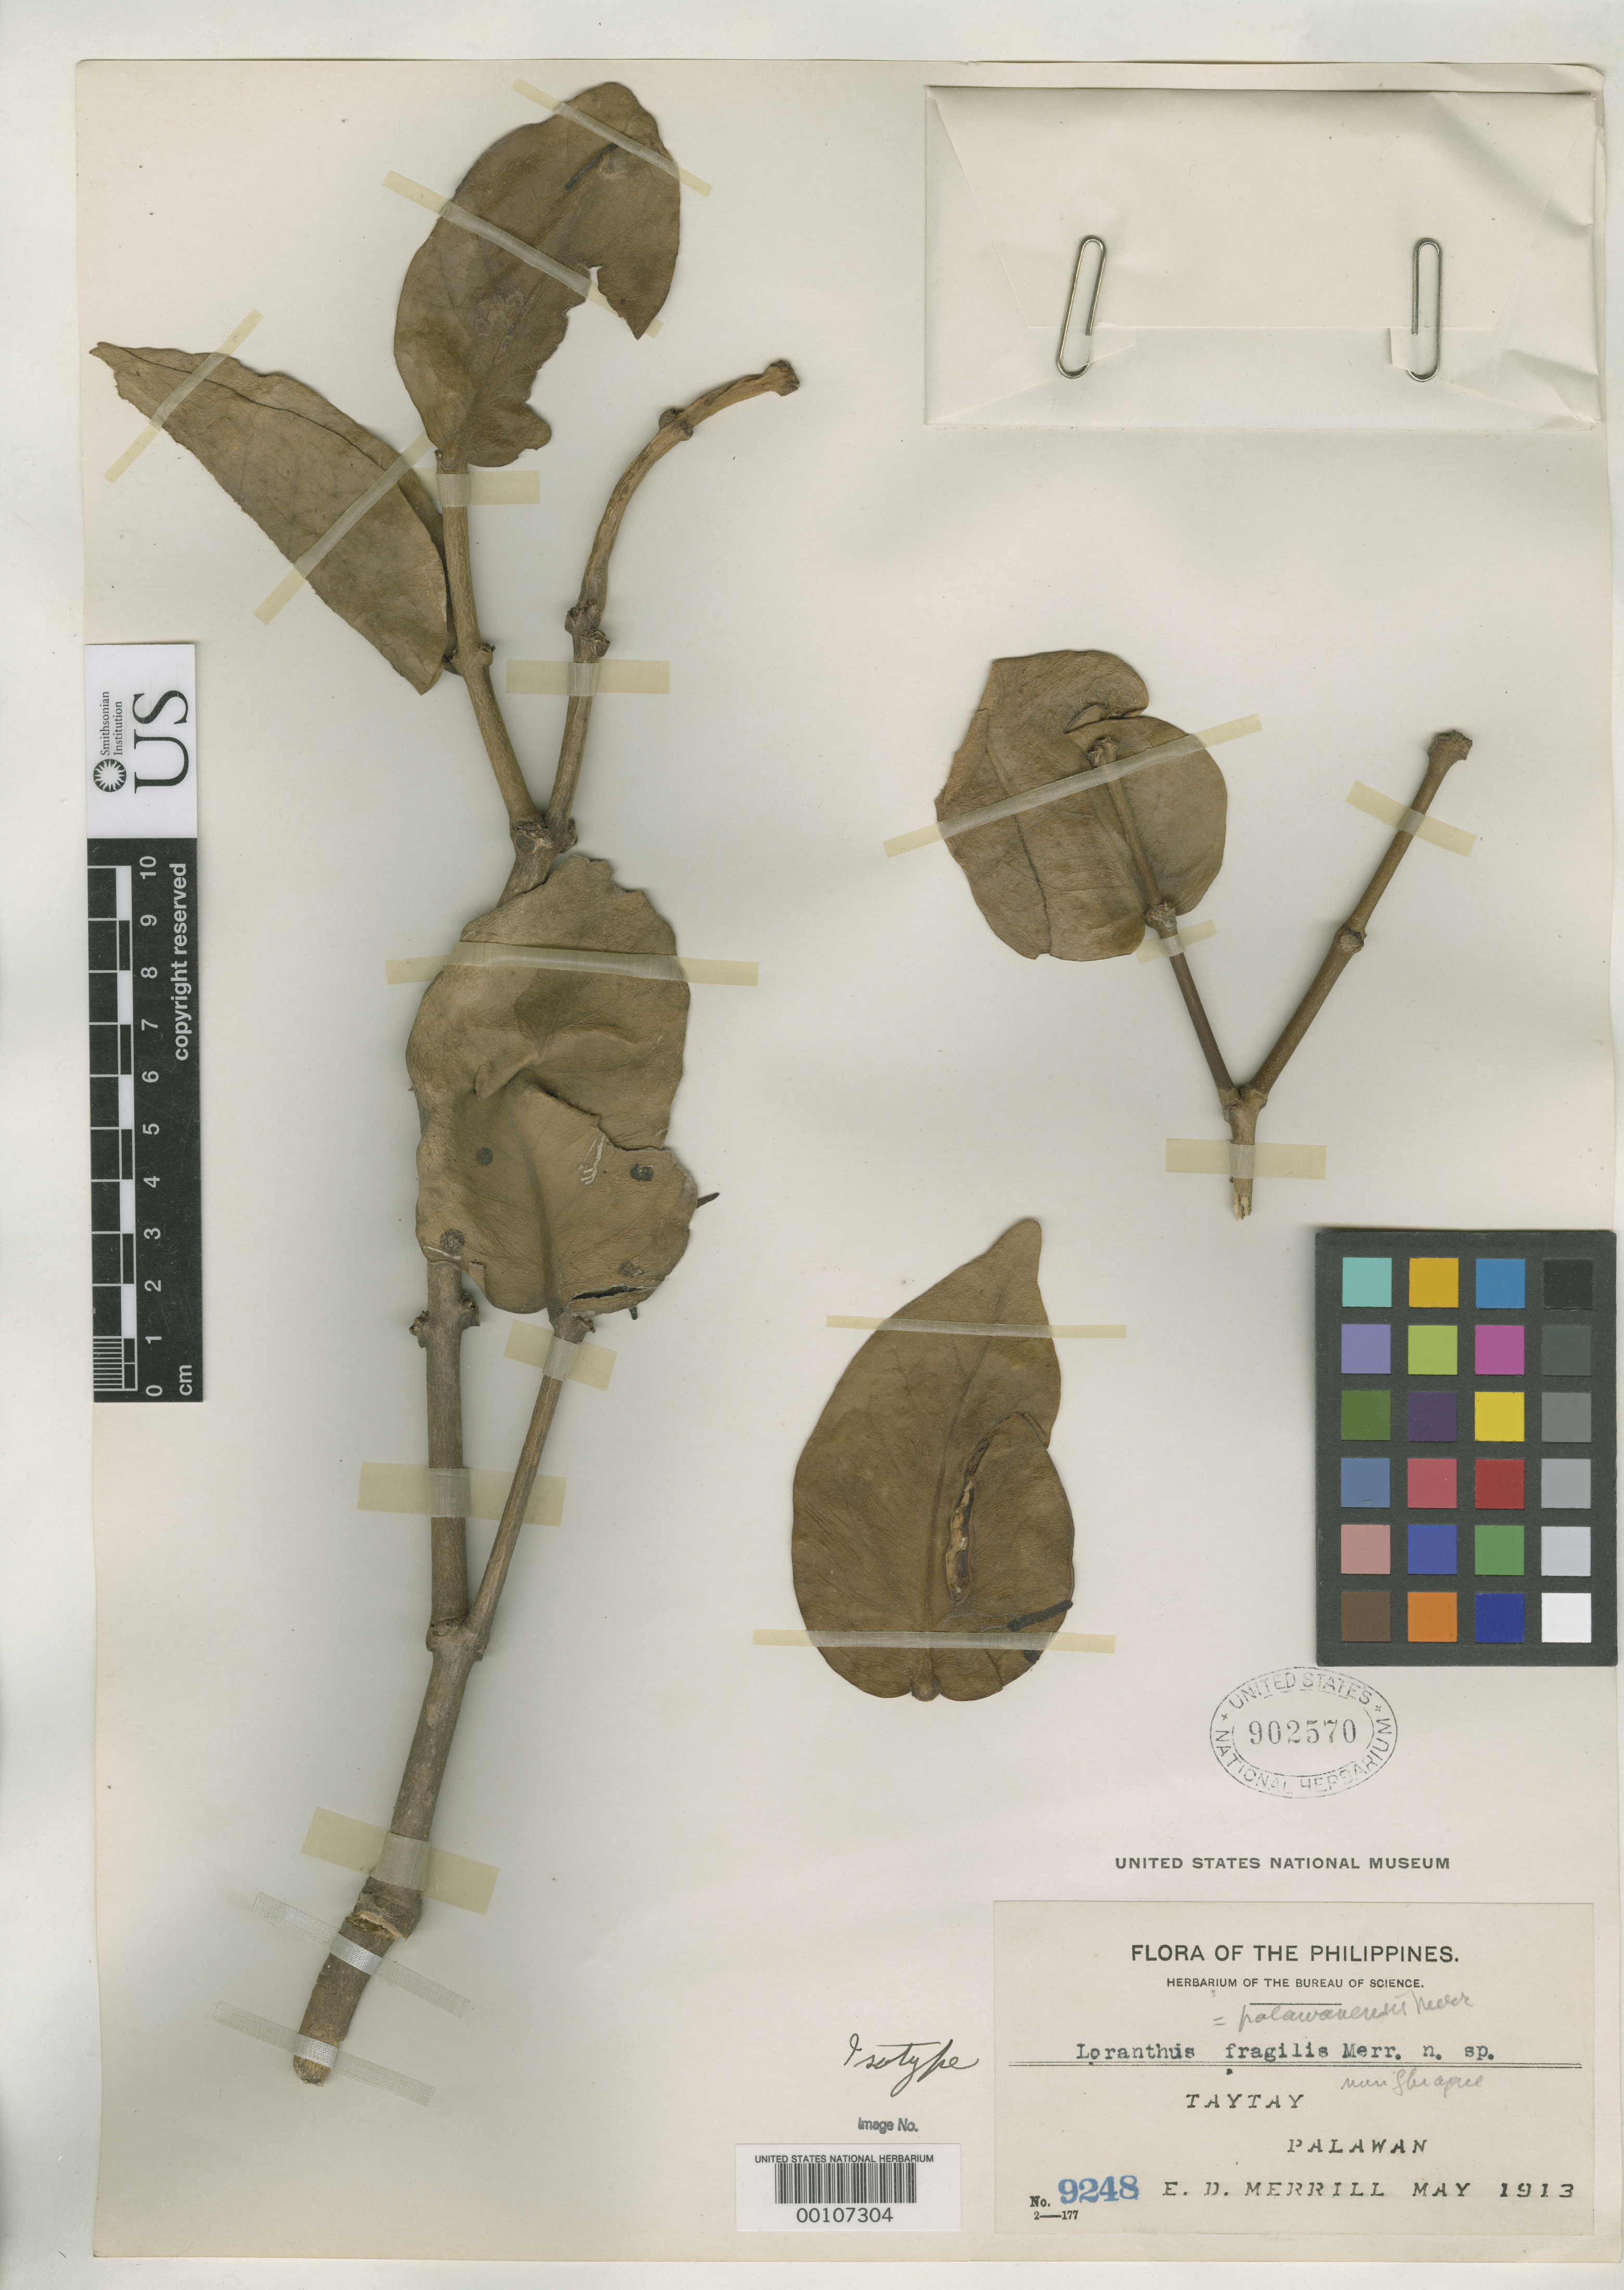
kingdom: Plantae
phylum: Tracheophyta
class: Magnoliopsida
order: Santalales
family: Loranthaceae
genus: Loranthus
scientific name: Loranthus fragilis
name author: Merr.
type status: Isotype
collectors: E. D. Merrill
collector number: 9248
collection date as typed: May 1913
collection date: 1913-05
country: Philippines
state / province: Mimaropa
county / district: Palawan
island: Palawan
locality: Taytay.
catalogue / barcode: US 902570